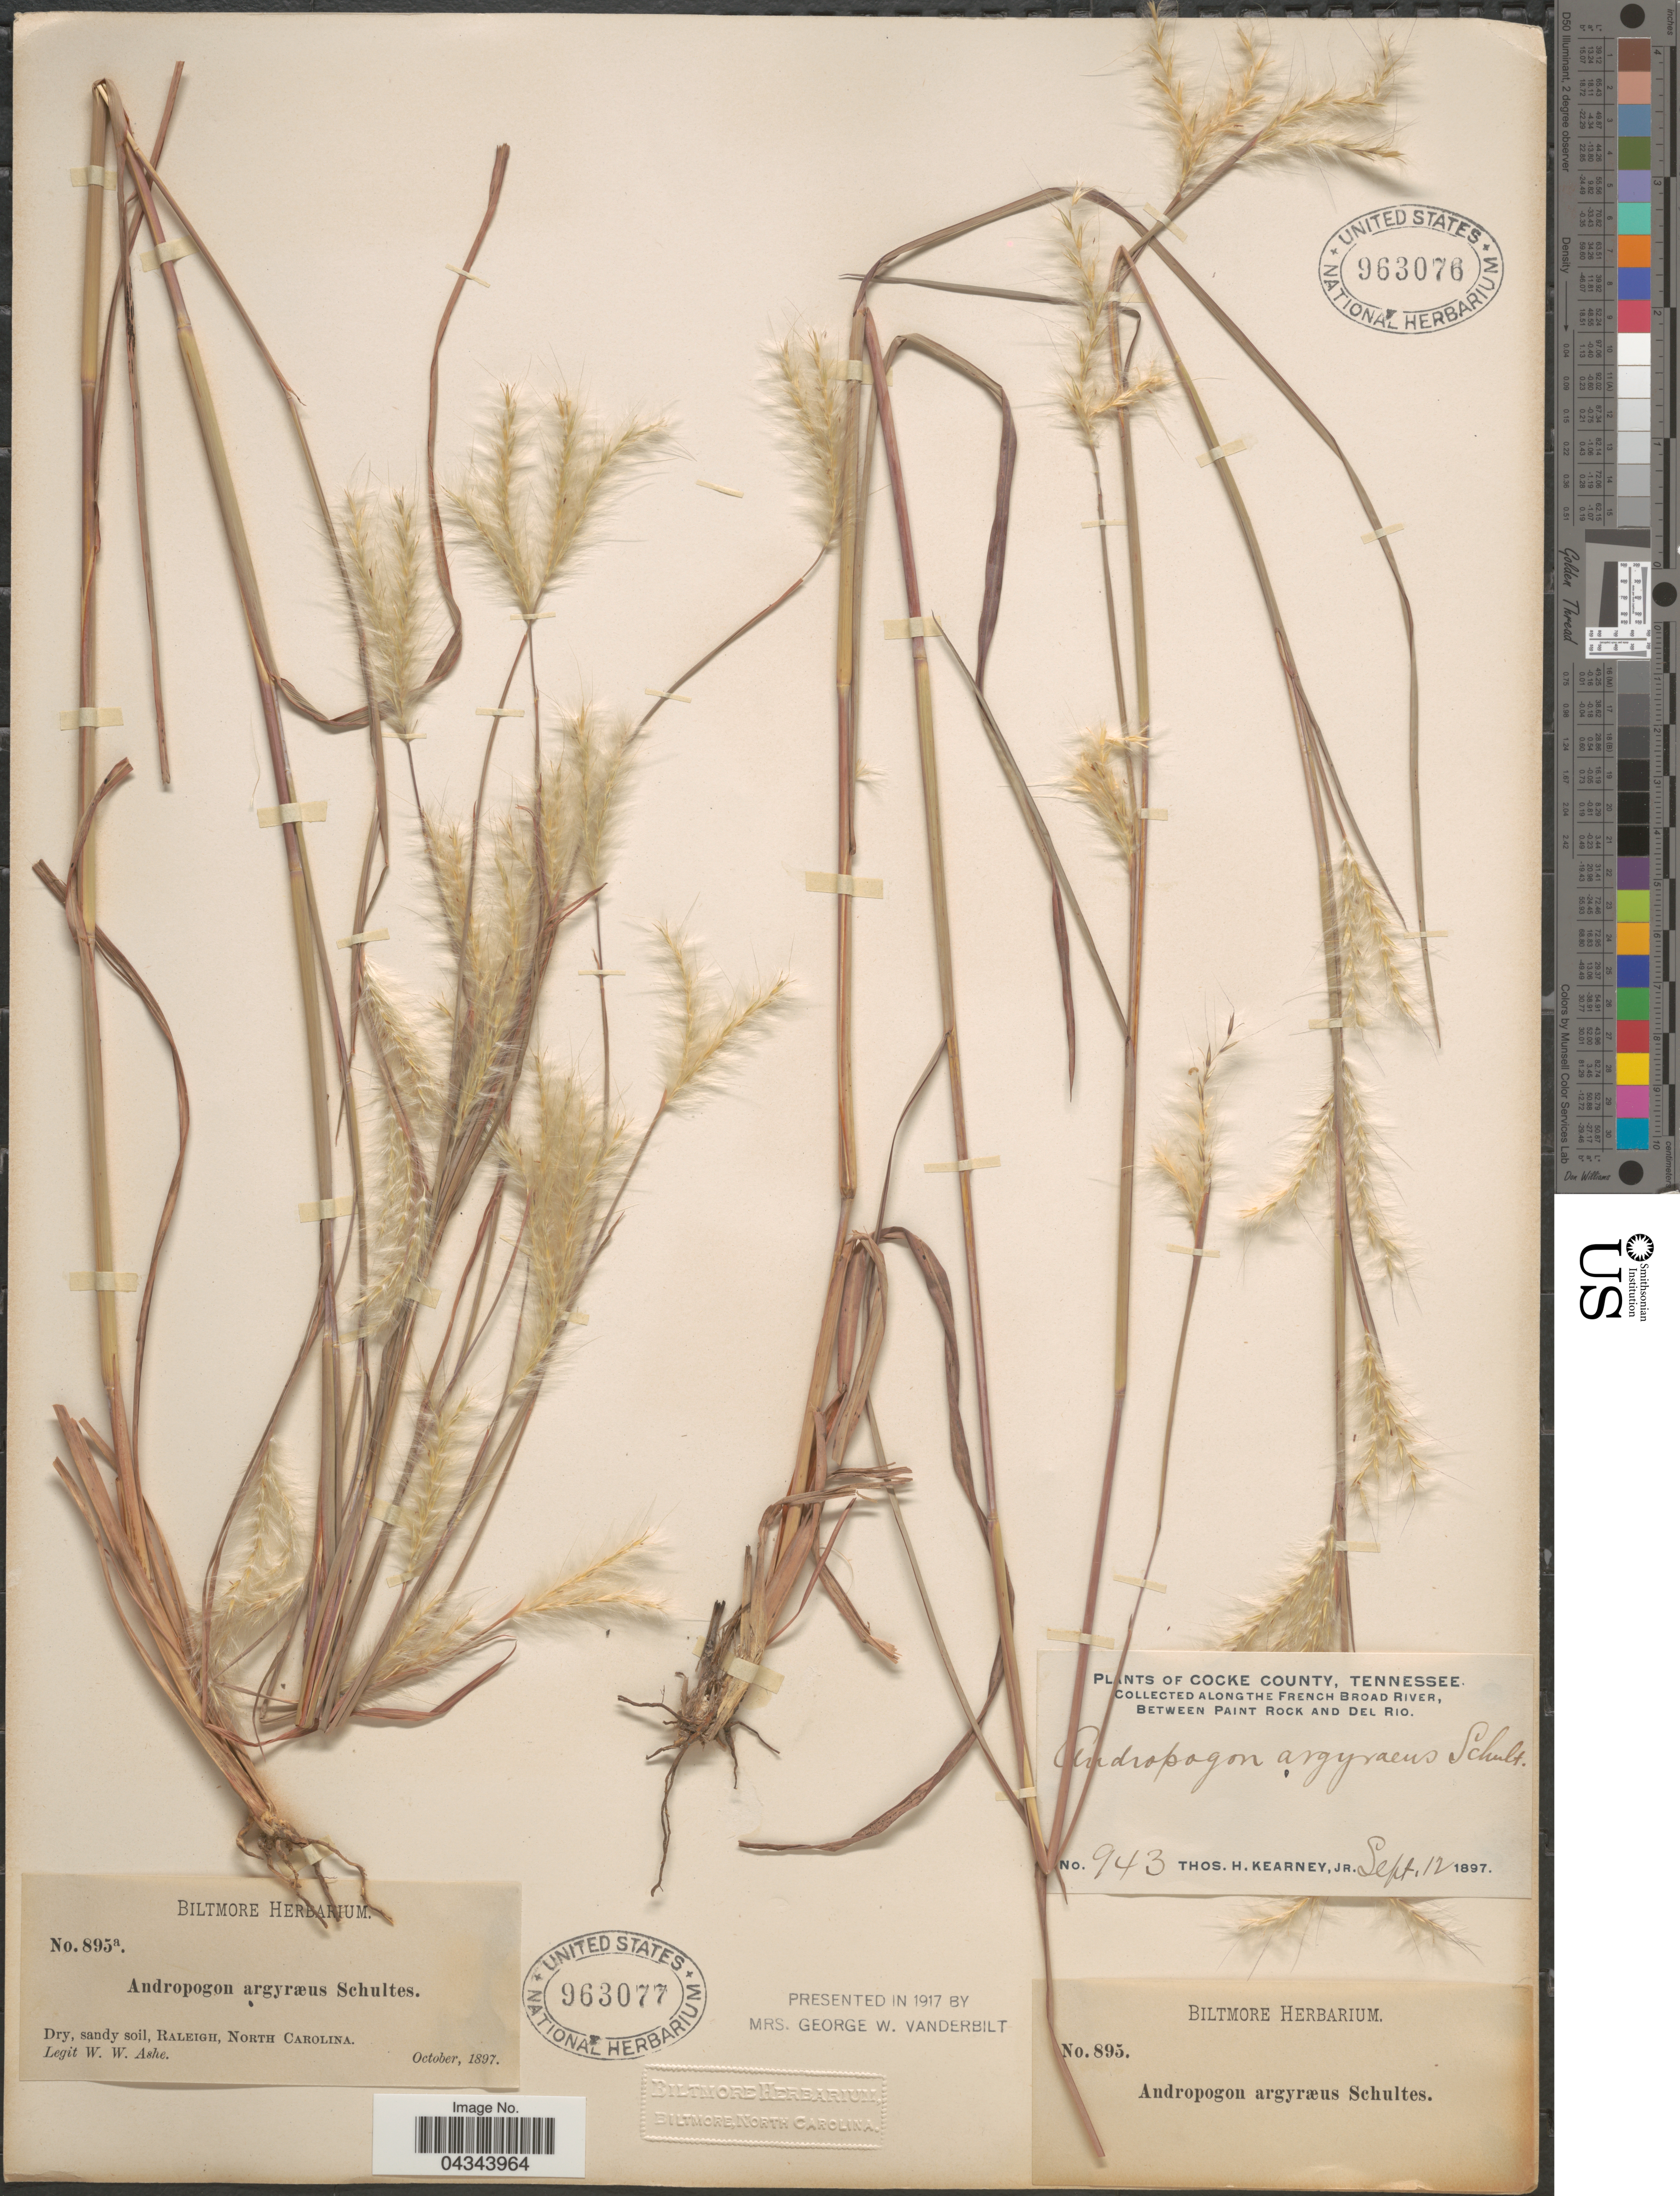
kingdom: Plantae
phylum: Tracheophyta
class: Liliopsida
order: Poales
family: Poaceae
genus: Andropogon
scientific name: Andropogon ternarius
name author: Michx.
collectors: T. H. Kearney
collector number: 943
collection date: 1897-09-12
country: United States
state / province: Tennessee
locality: Cocke County. Along the French Broad River, between Paint Rock and Del Rio.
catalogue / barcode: US 963076-2